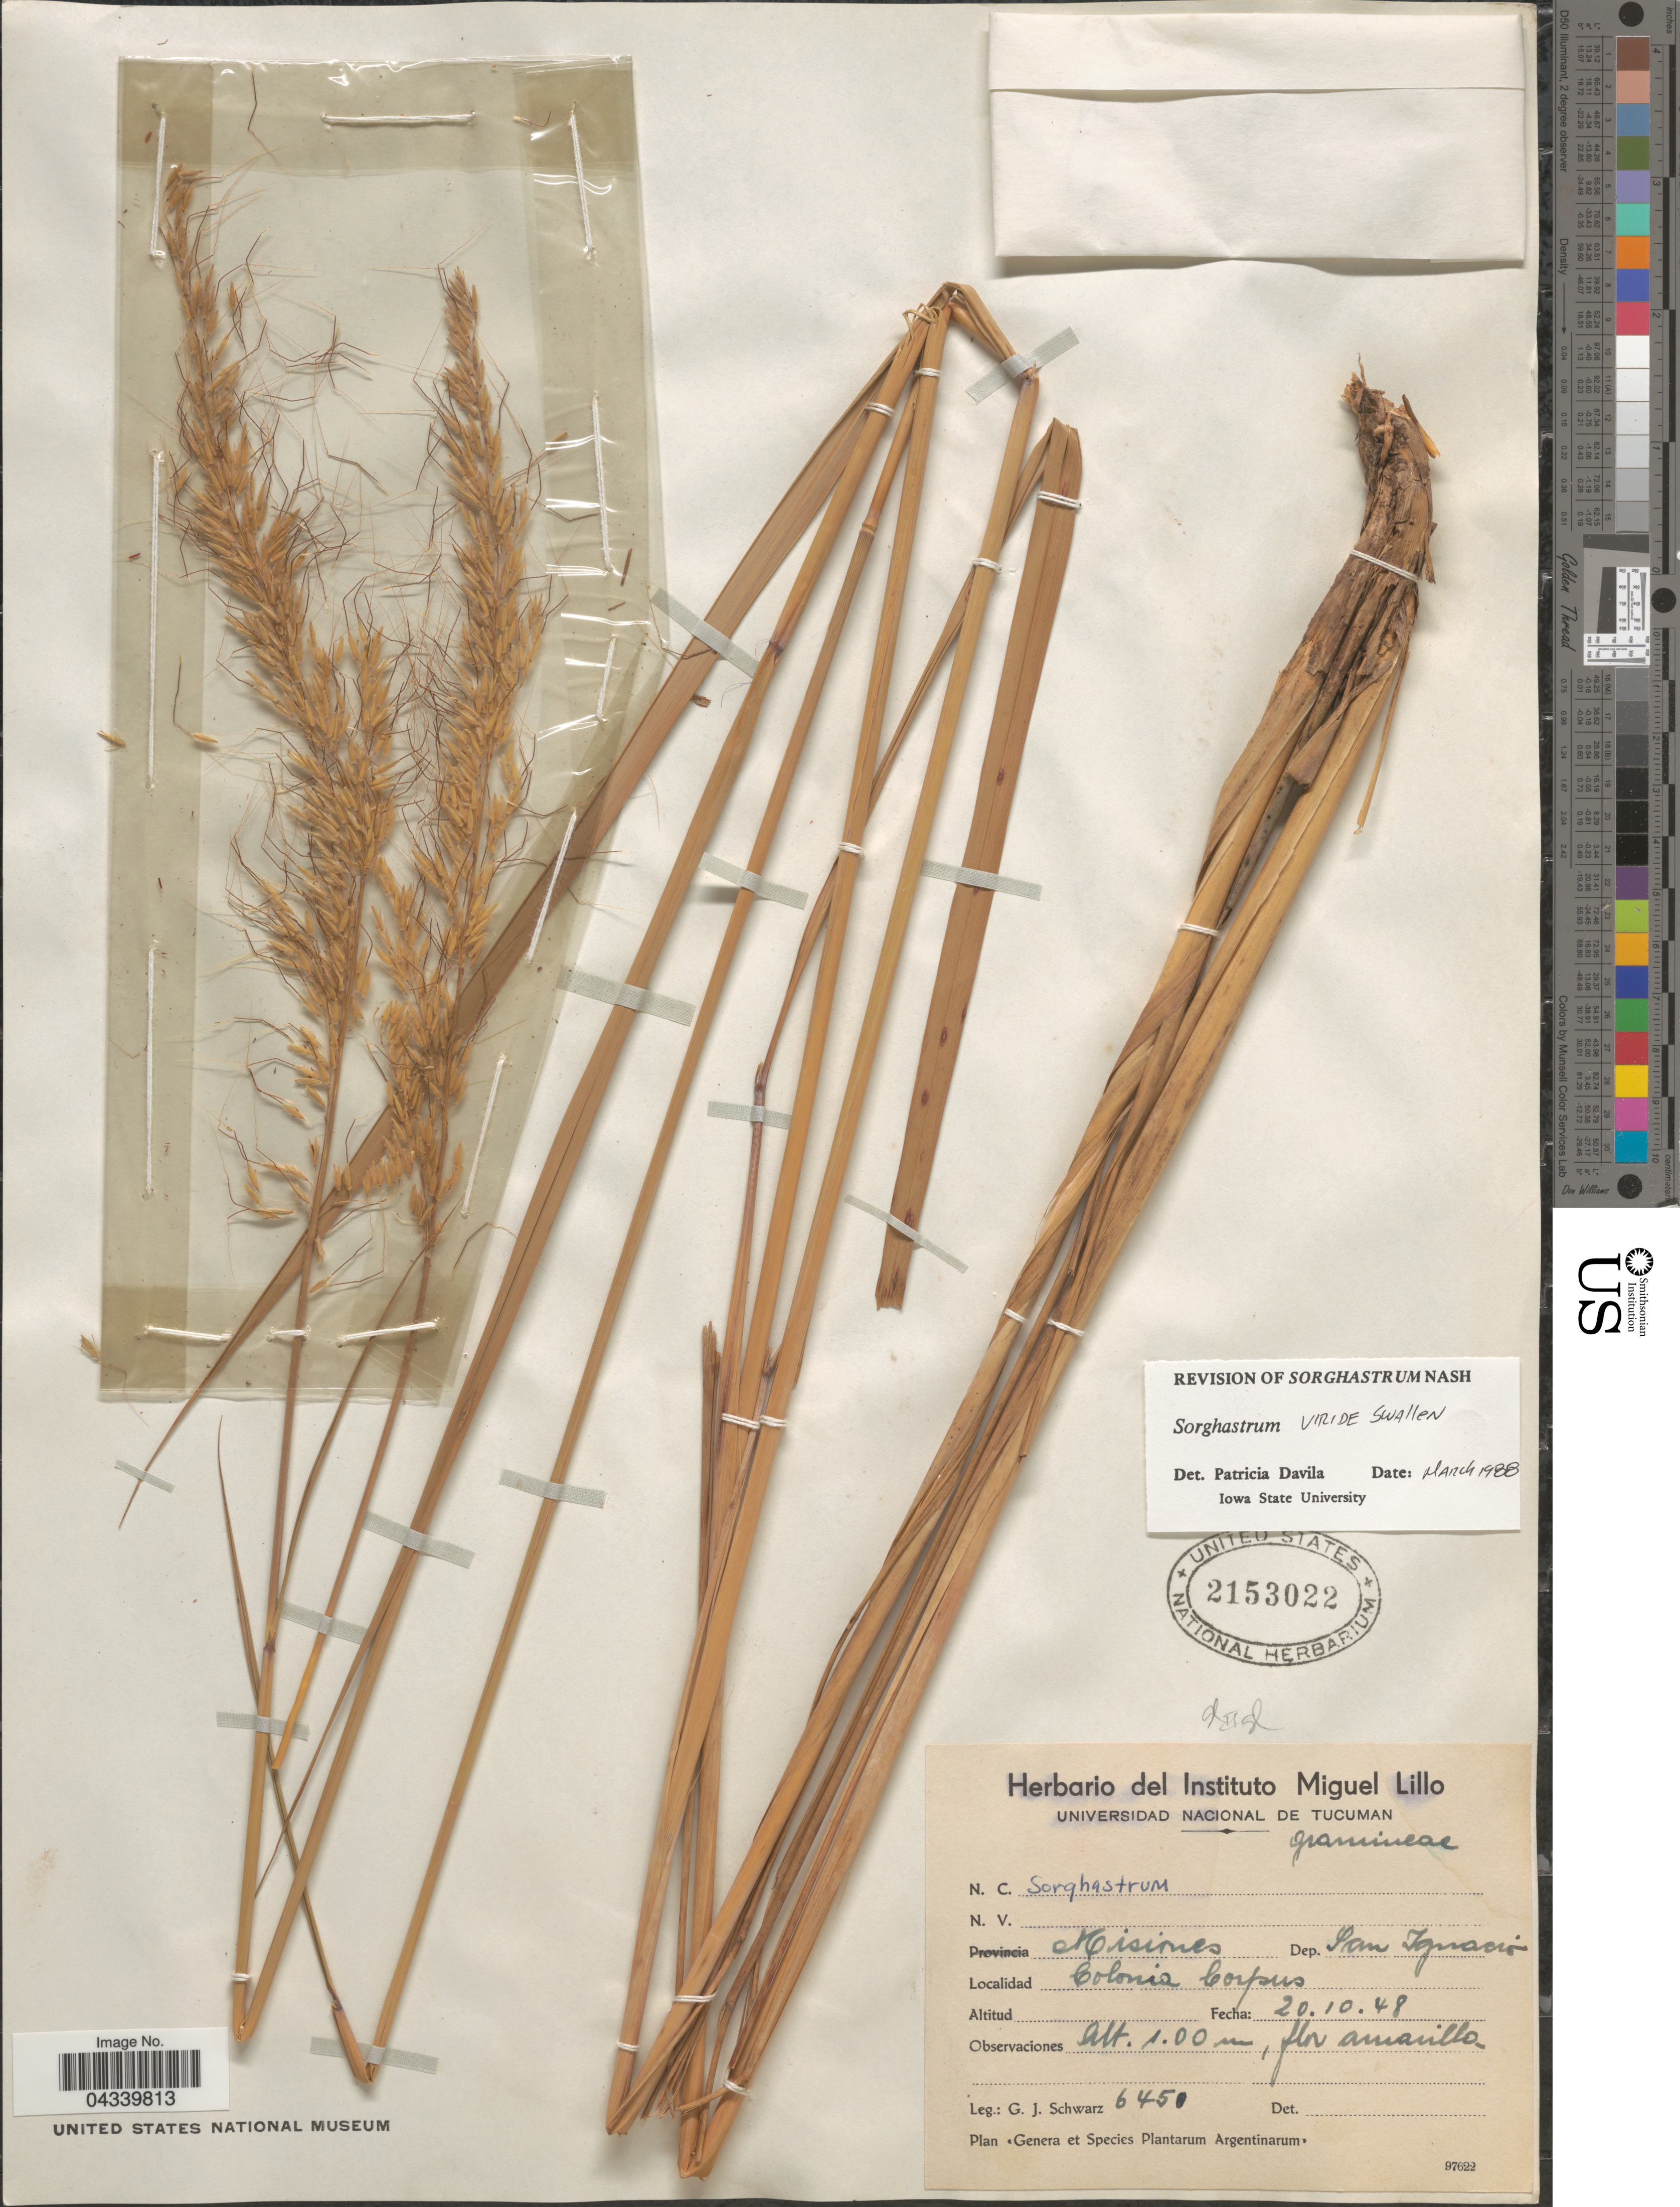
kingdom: Plantae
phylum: Tracheophyta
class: Liliopsida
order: Poales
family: Poaceae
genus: Sorghastrum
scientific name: Sorghastrum viride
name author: Swallen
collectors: G. J. Schwarz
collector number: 6450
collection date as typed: Transcribed d/m/y: 20/10/48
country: Argentina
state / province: Misiones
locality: Dep. San Ignacio. Colonia Corpus.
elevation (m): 100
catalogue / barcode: US 2153022